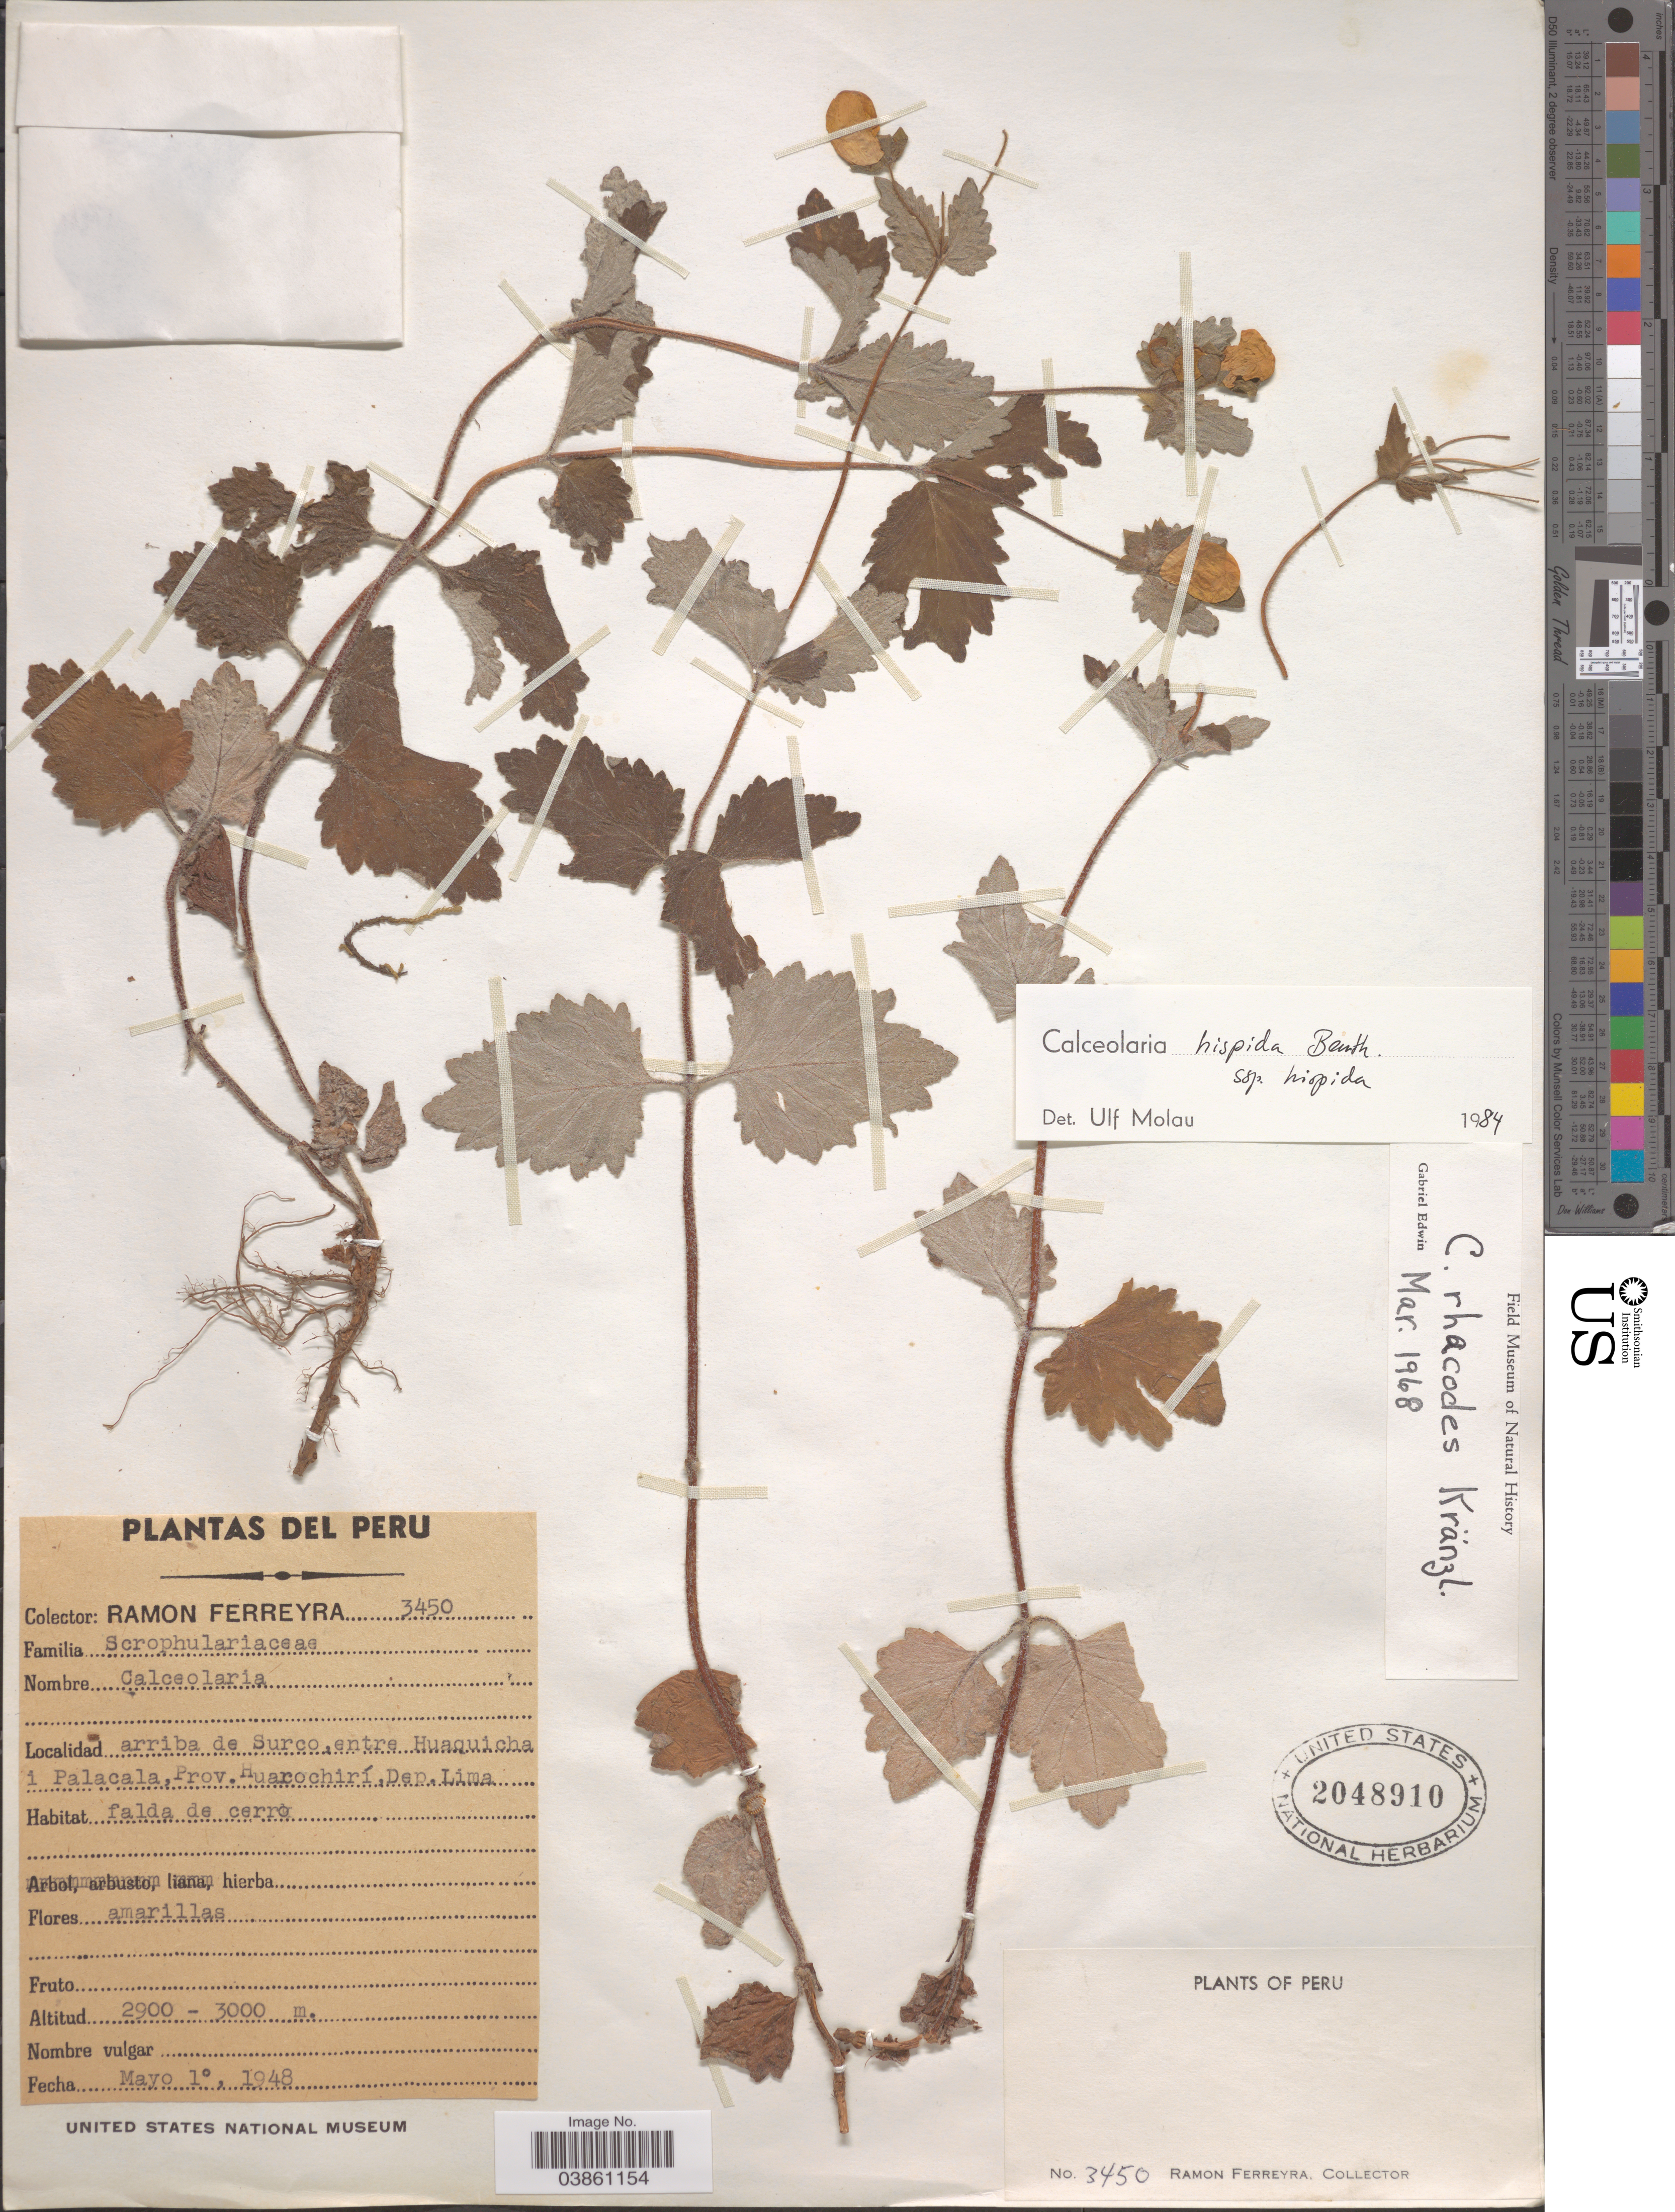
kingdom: Plantae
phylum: Tracheophyta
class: Magnoliopsida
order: Lamiales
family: Calceolariaceae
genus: Calceolaria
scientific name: Calceolaria hispida subsp. hispida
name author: Benth.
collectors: R. A. Ferreyra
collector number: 3450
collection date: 1948-05-01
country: Peru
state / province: Lima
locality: Arriba de Surco, entre Huaquicha i Palacala, Prov.Huarochirí, Dep.Lima.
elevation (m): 2900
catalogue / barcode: US 2048910